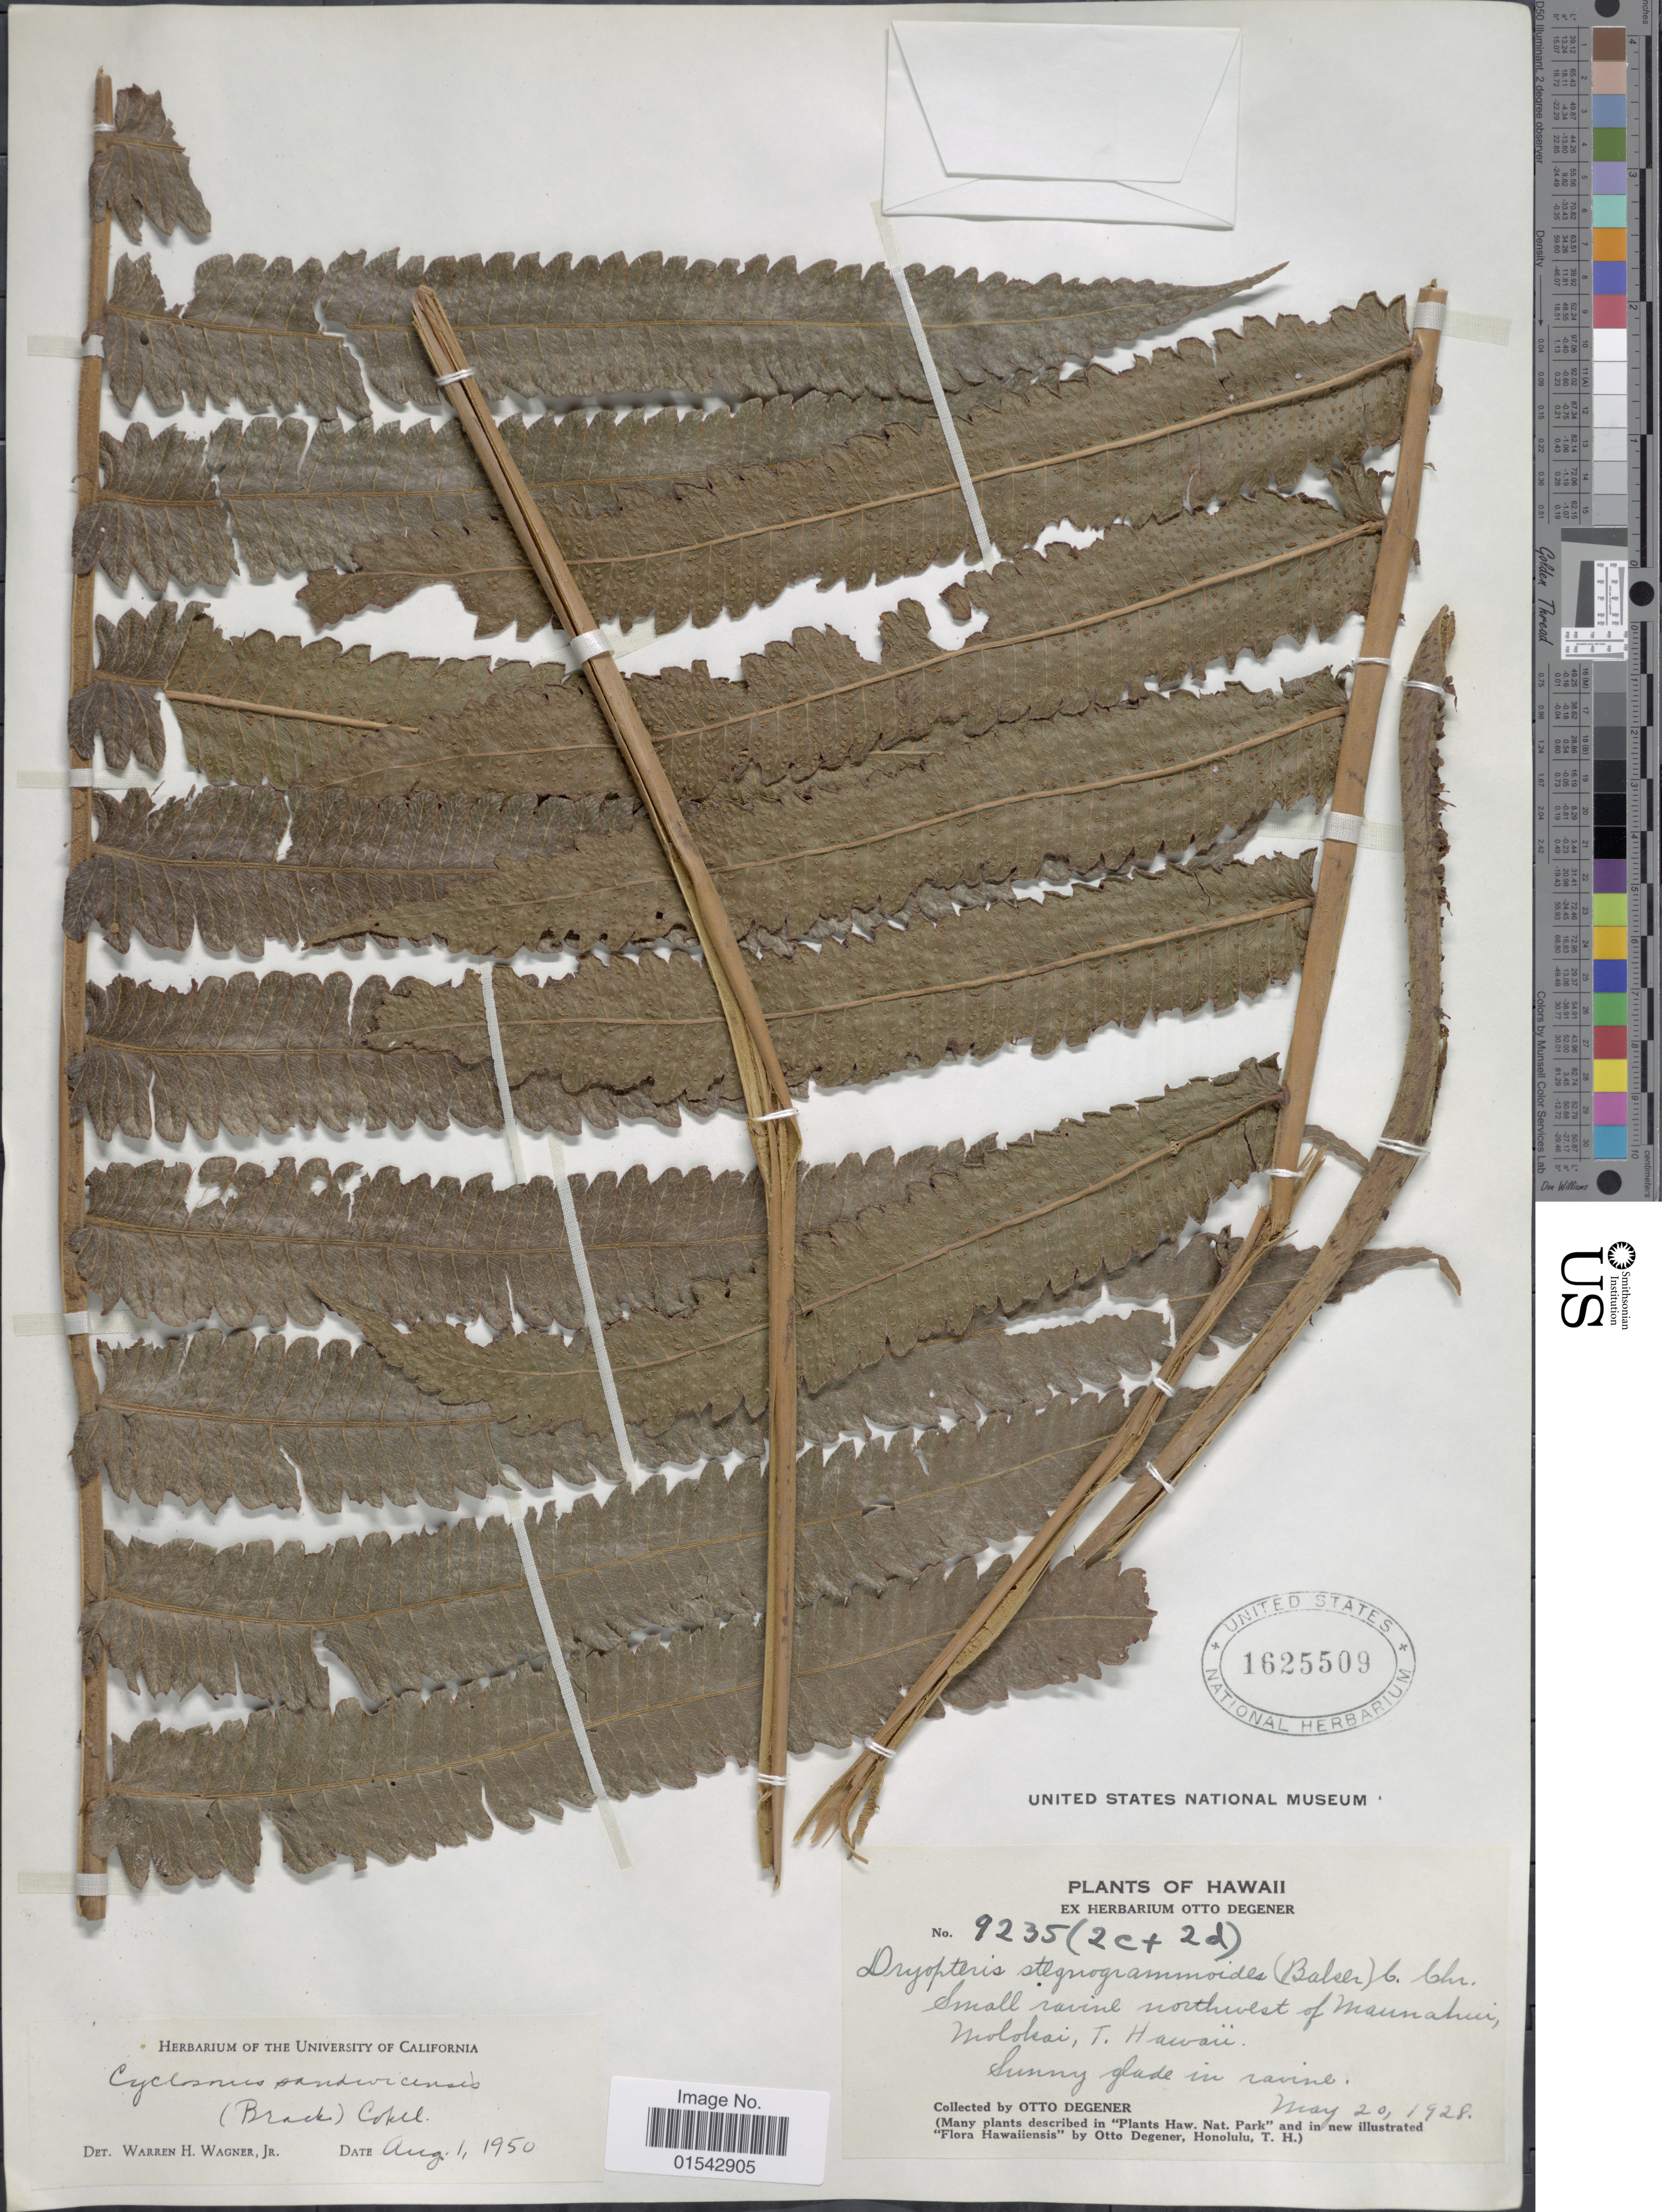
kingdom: Plantae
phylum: Tracheophyta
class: Polypodiopsida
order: Polypodiales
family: Thelypteridaceae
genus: Cyclosorus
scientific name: Cyclosorus sandwicensis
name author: Copel.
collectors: O. Degener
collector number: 9235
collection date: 1928-05-20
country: United States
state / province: Hawaii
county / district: Maui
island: Moloka'i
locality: Small ravine northwest of Maunahui, Molokai, T. Hawaii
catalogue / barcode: US 1625509